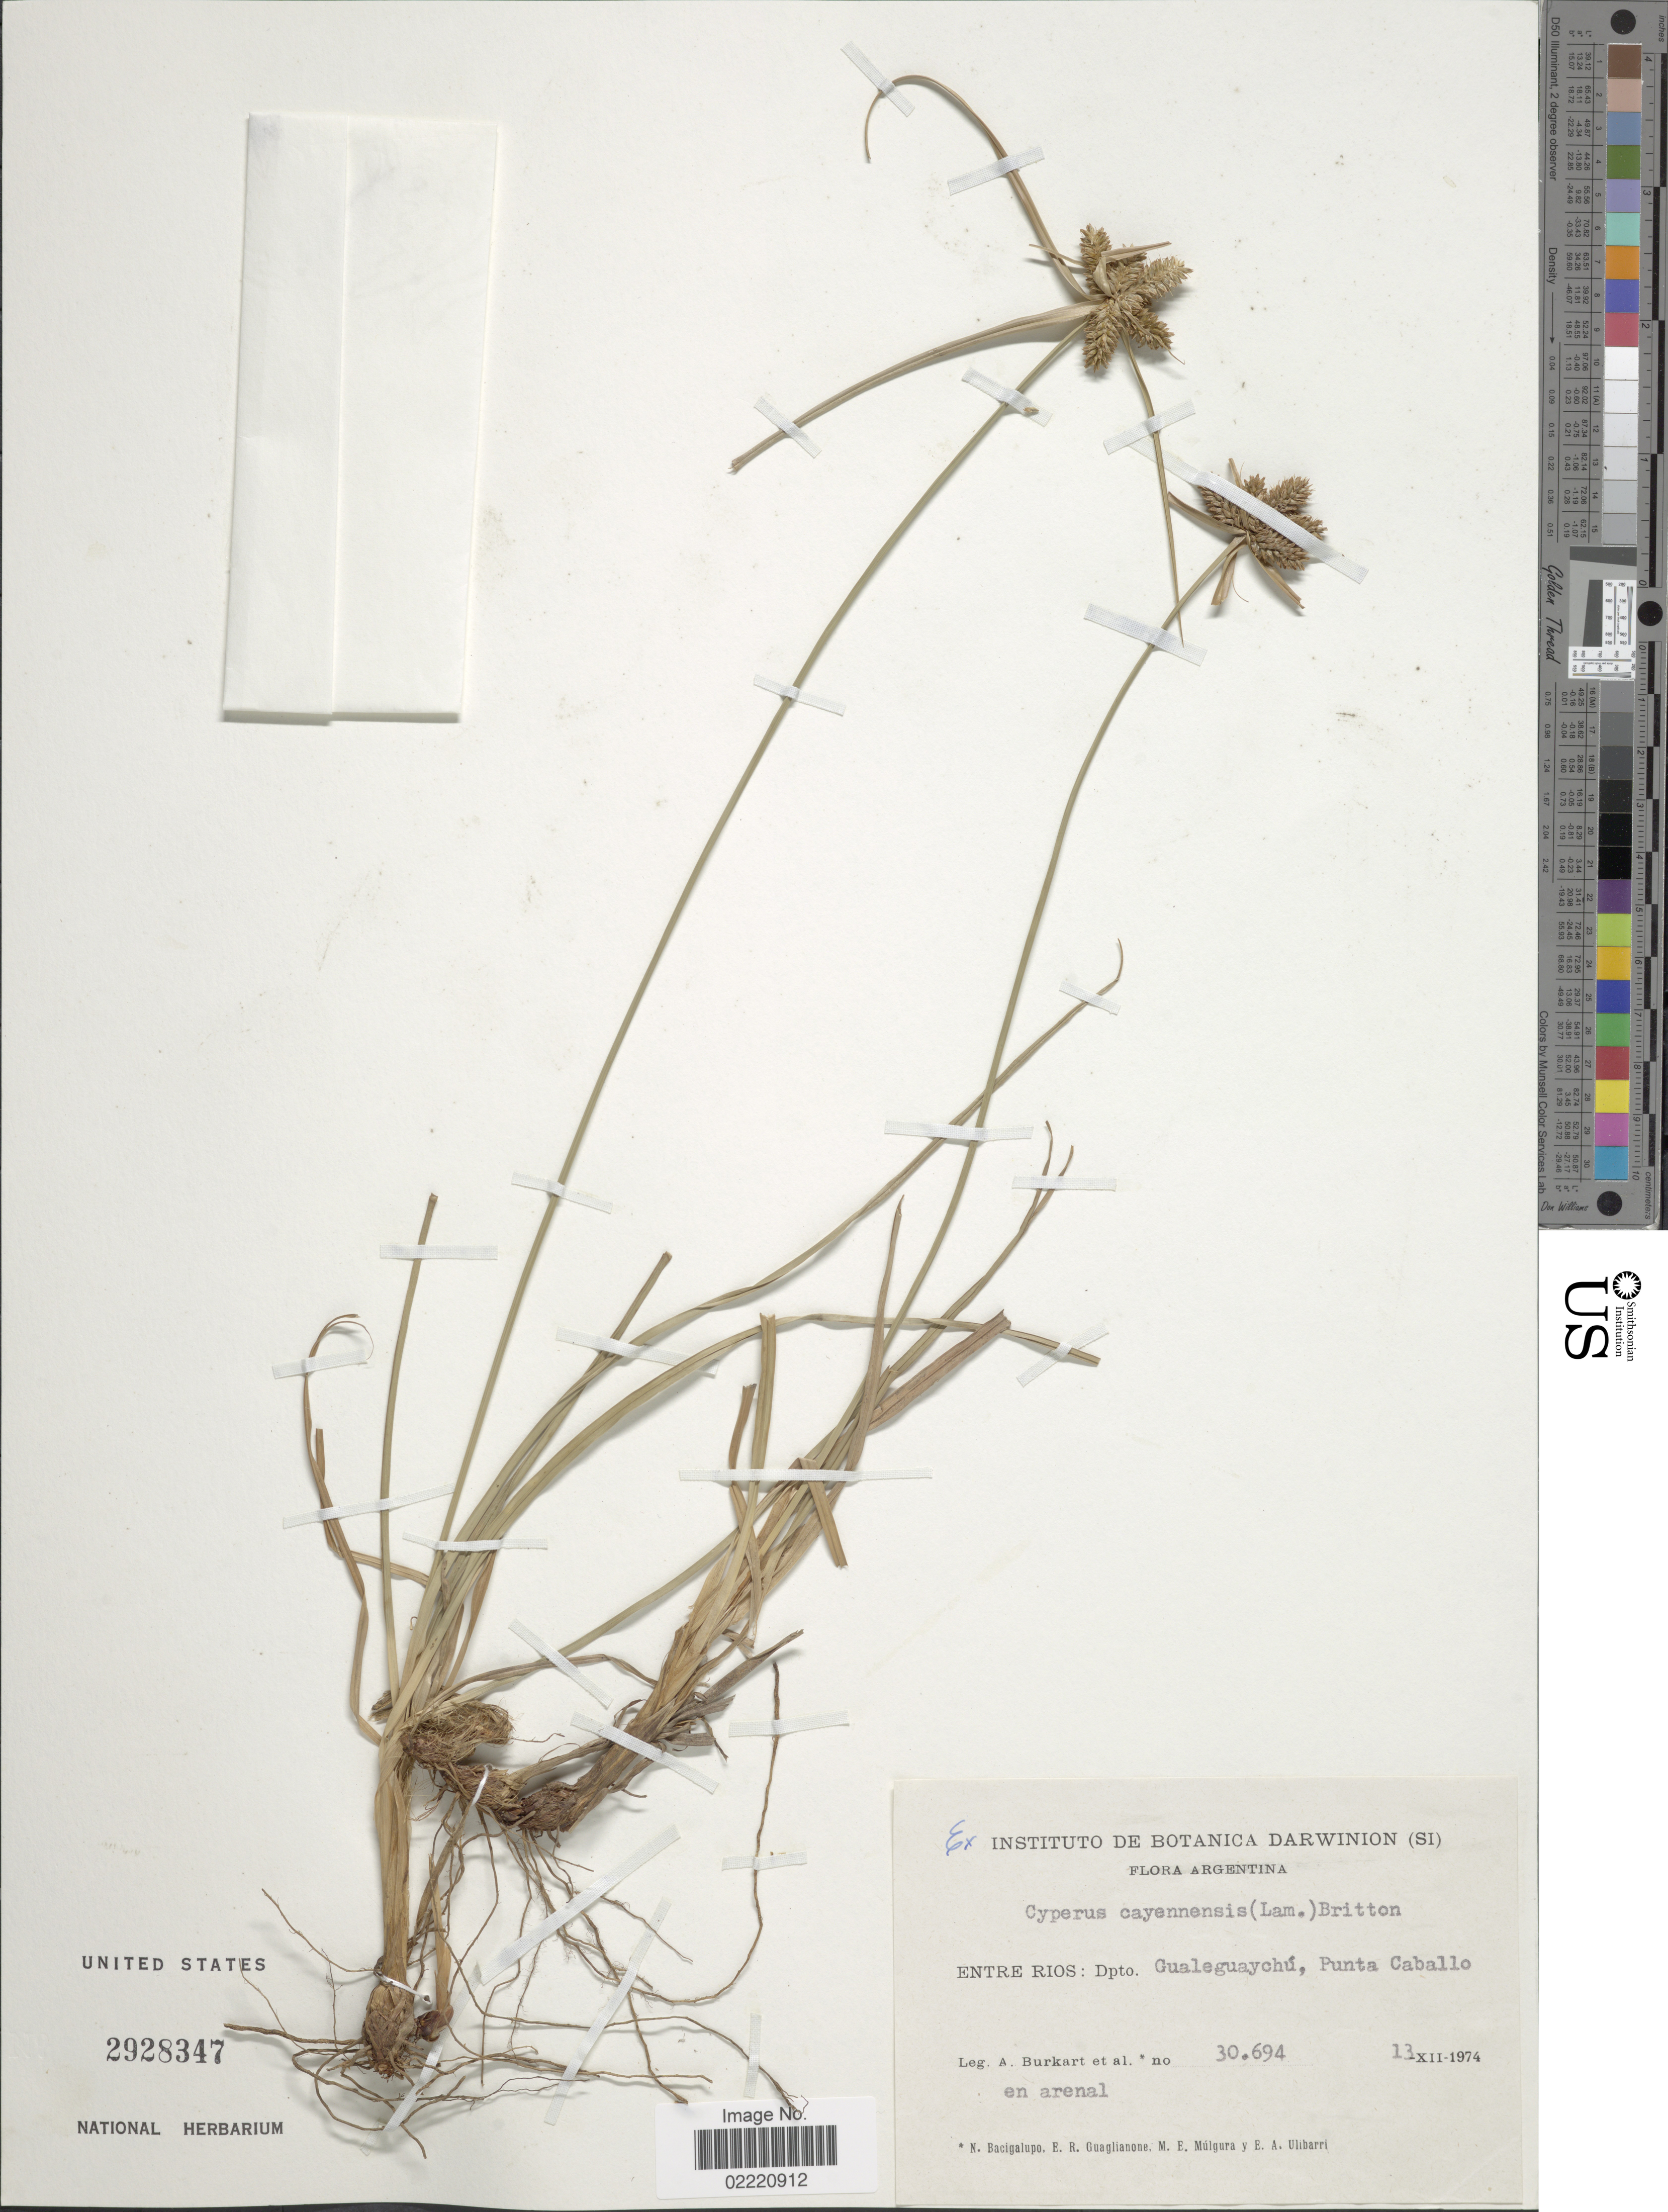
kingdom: Plantae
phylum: Tracheophyta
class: Liliopsida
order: Poales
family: Cyperaceae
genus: Cyperus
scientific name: Cyperus aggregatus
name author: (Willd.) Endl.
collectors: A. E. Burkart, N. M. Bacigalupo, E. R. Guaglianone, M. E. Múlgura & E. A. Ulibarri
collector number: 30694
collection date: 1974-12-13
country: Argentina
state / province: Entre Rios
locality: Gualeguaychu, Punta Caballo.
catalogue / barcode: US 2928347